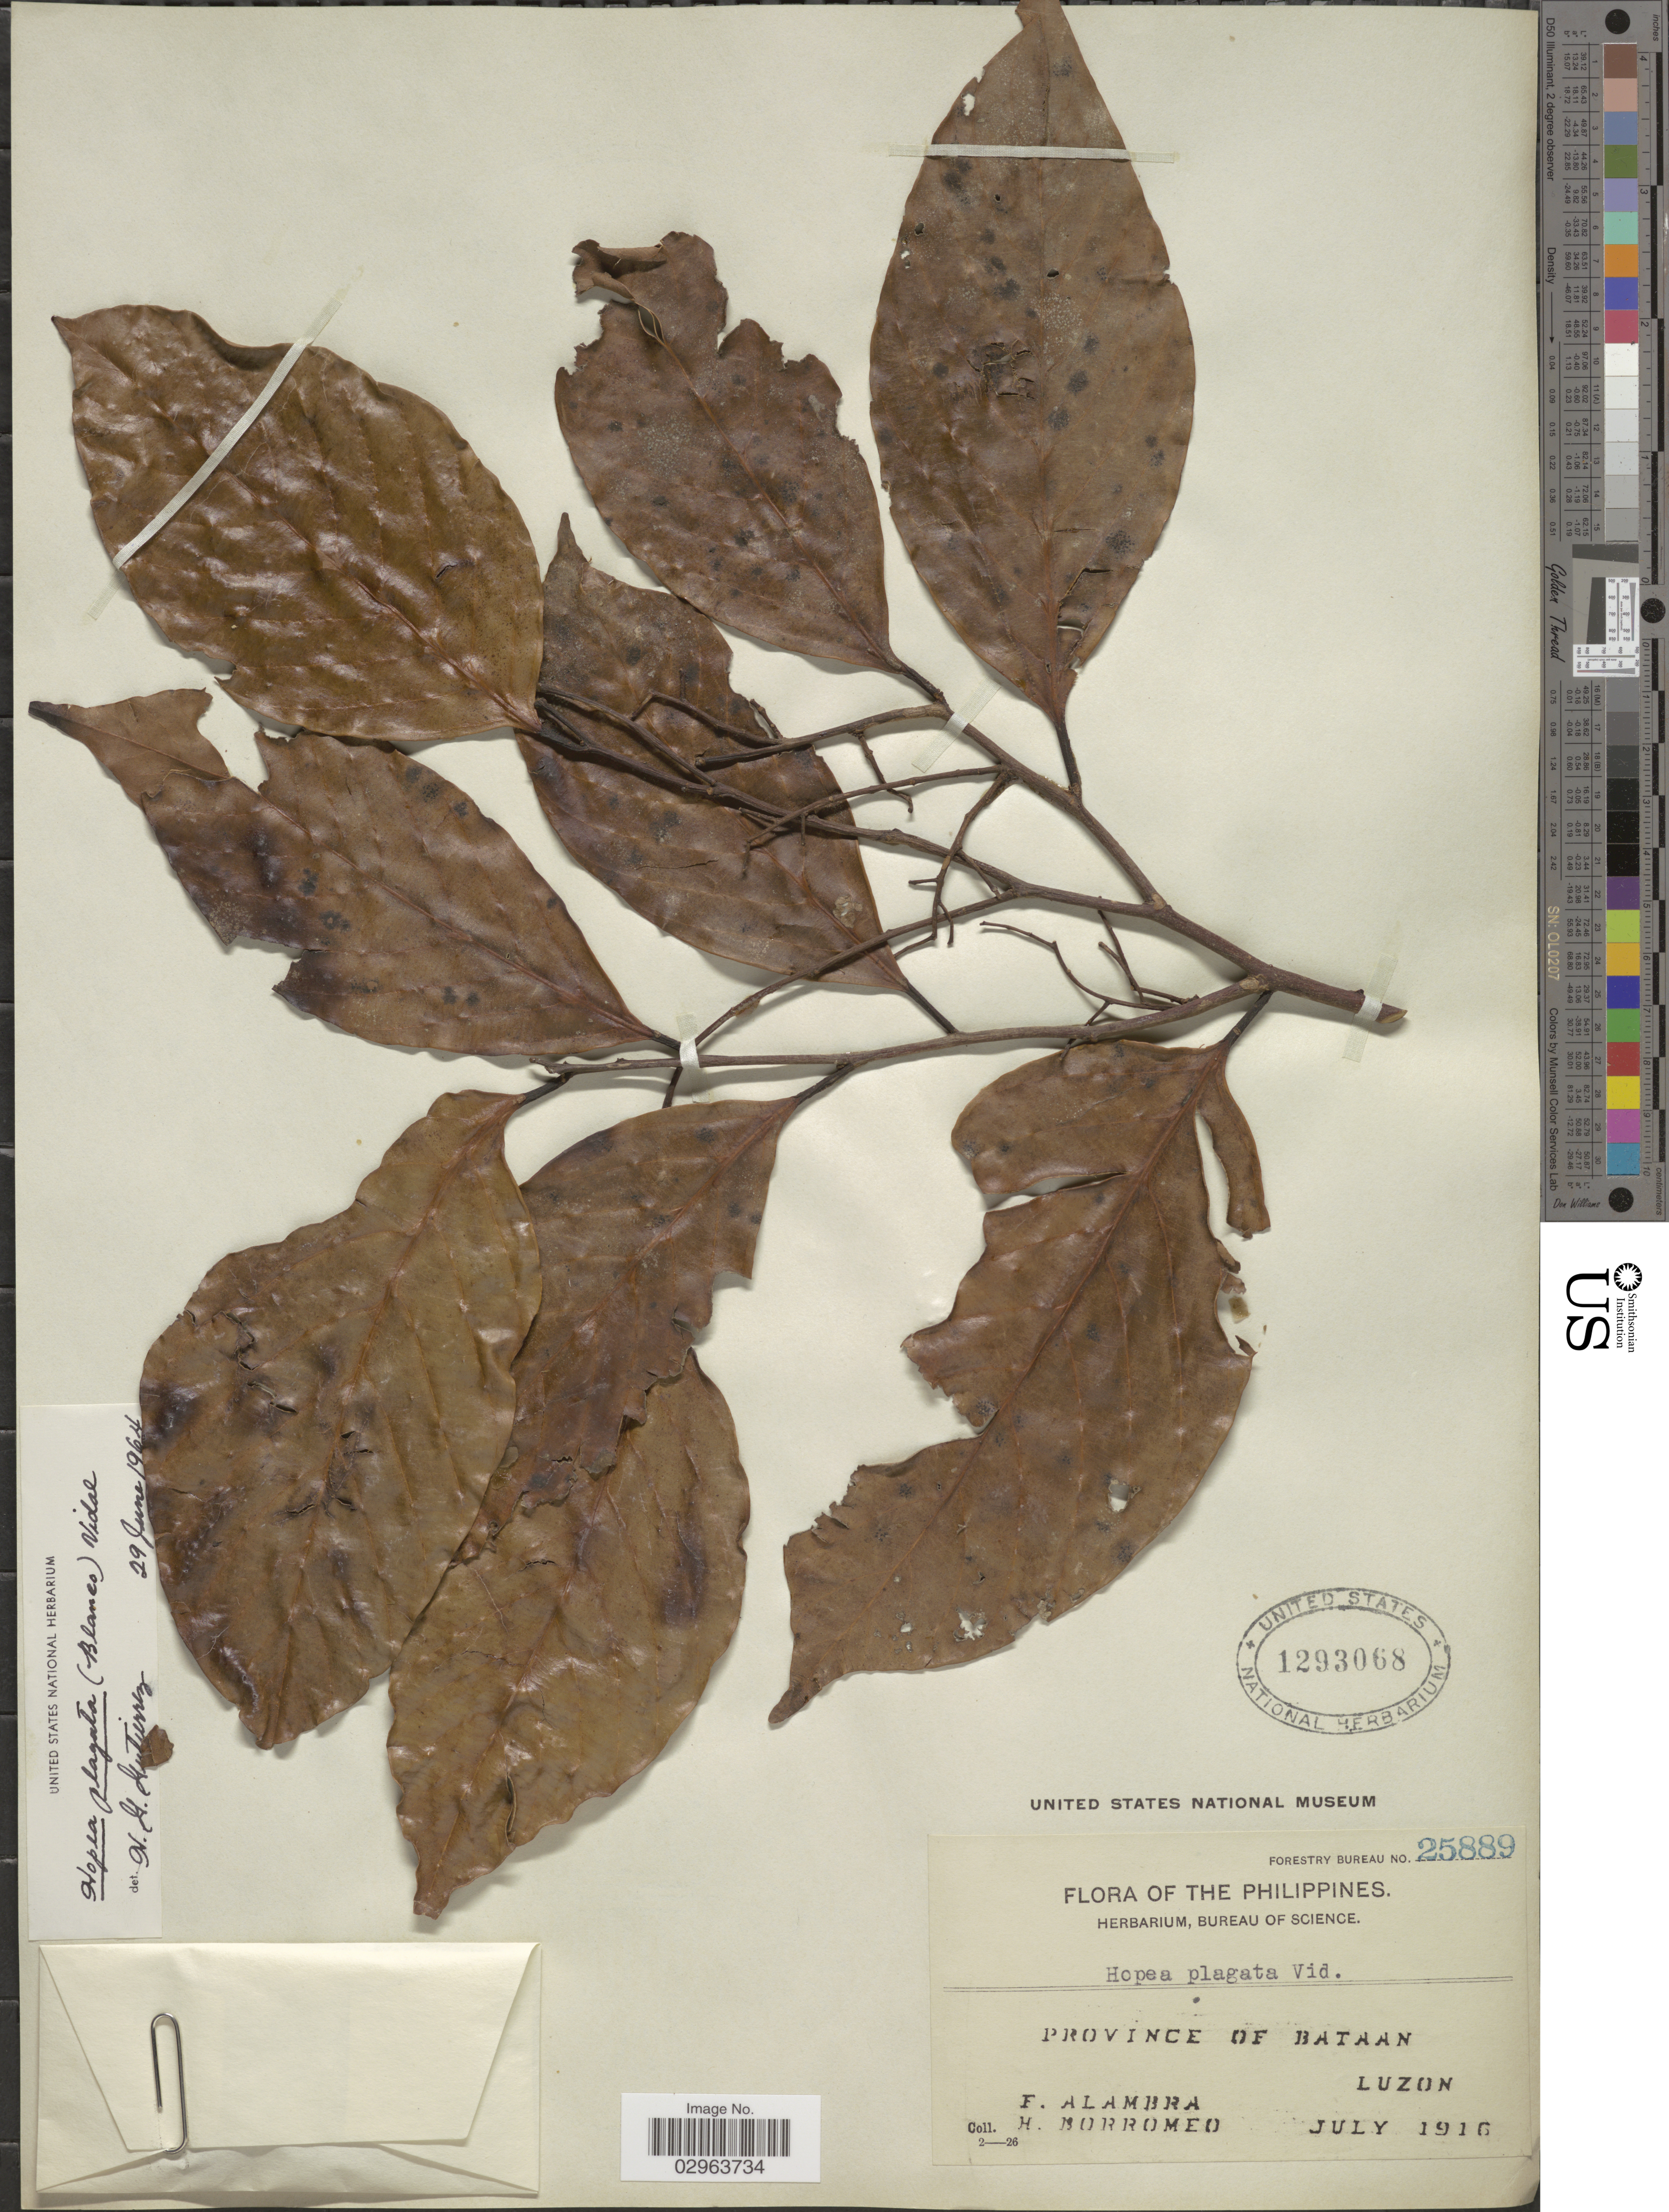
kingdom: Plantae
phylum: Tracheophyta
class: Magnoliopsida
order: Malvales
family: Dipterocarpaceae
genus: Hopea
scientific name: Hopea plagata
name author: (Blanco) Vidal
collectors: F. Alambra & H. Borromeo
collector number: Forestry Bureau 25889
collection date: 1916-07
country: Philippines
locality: Province of Bataan, Luzon.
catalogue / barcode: US 1293068